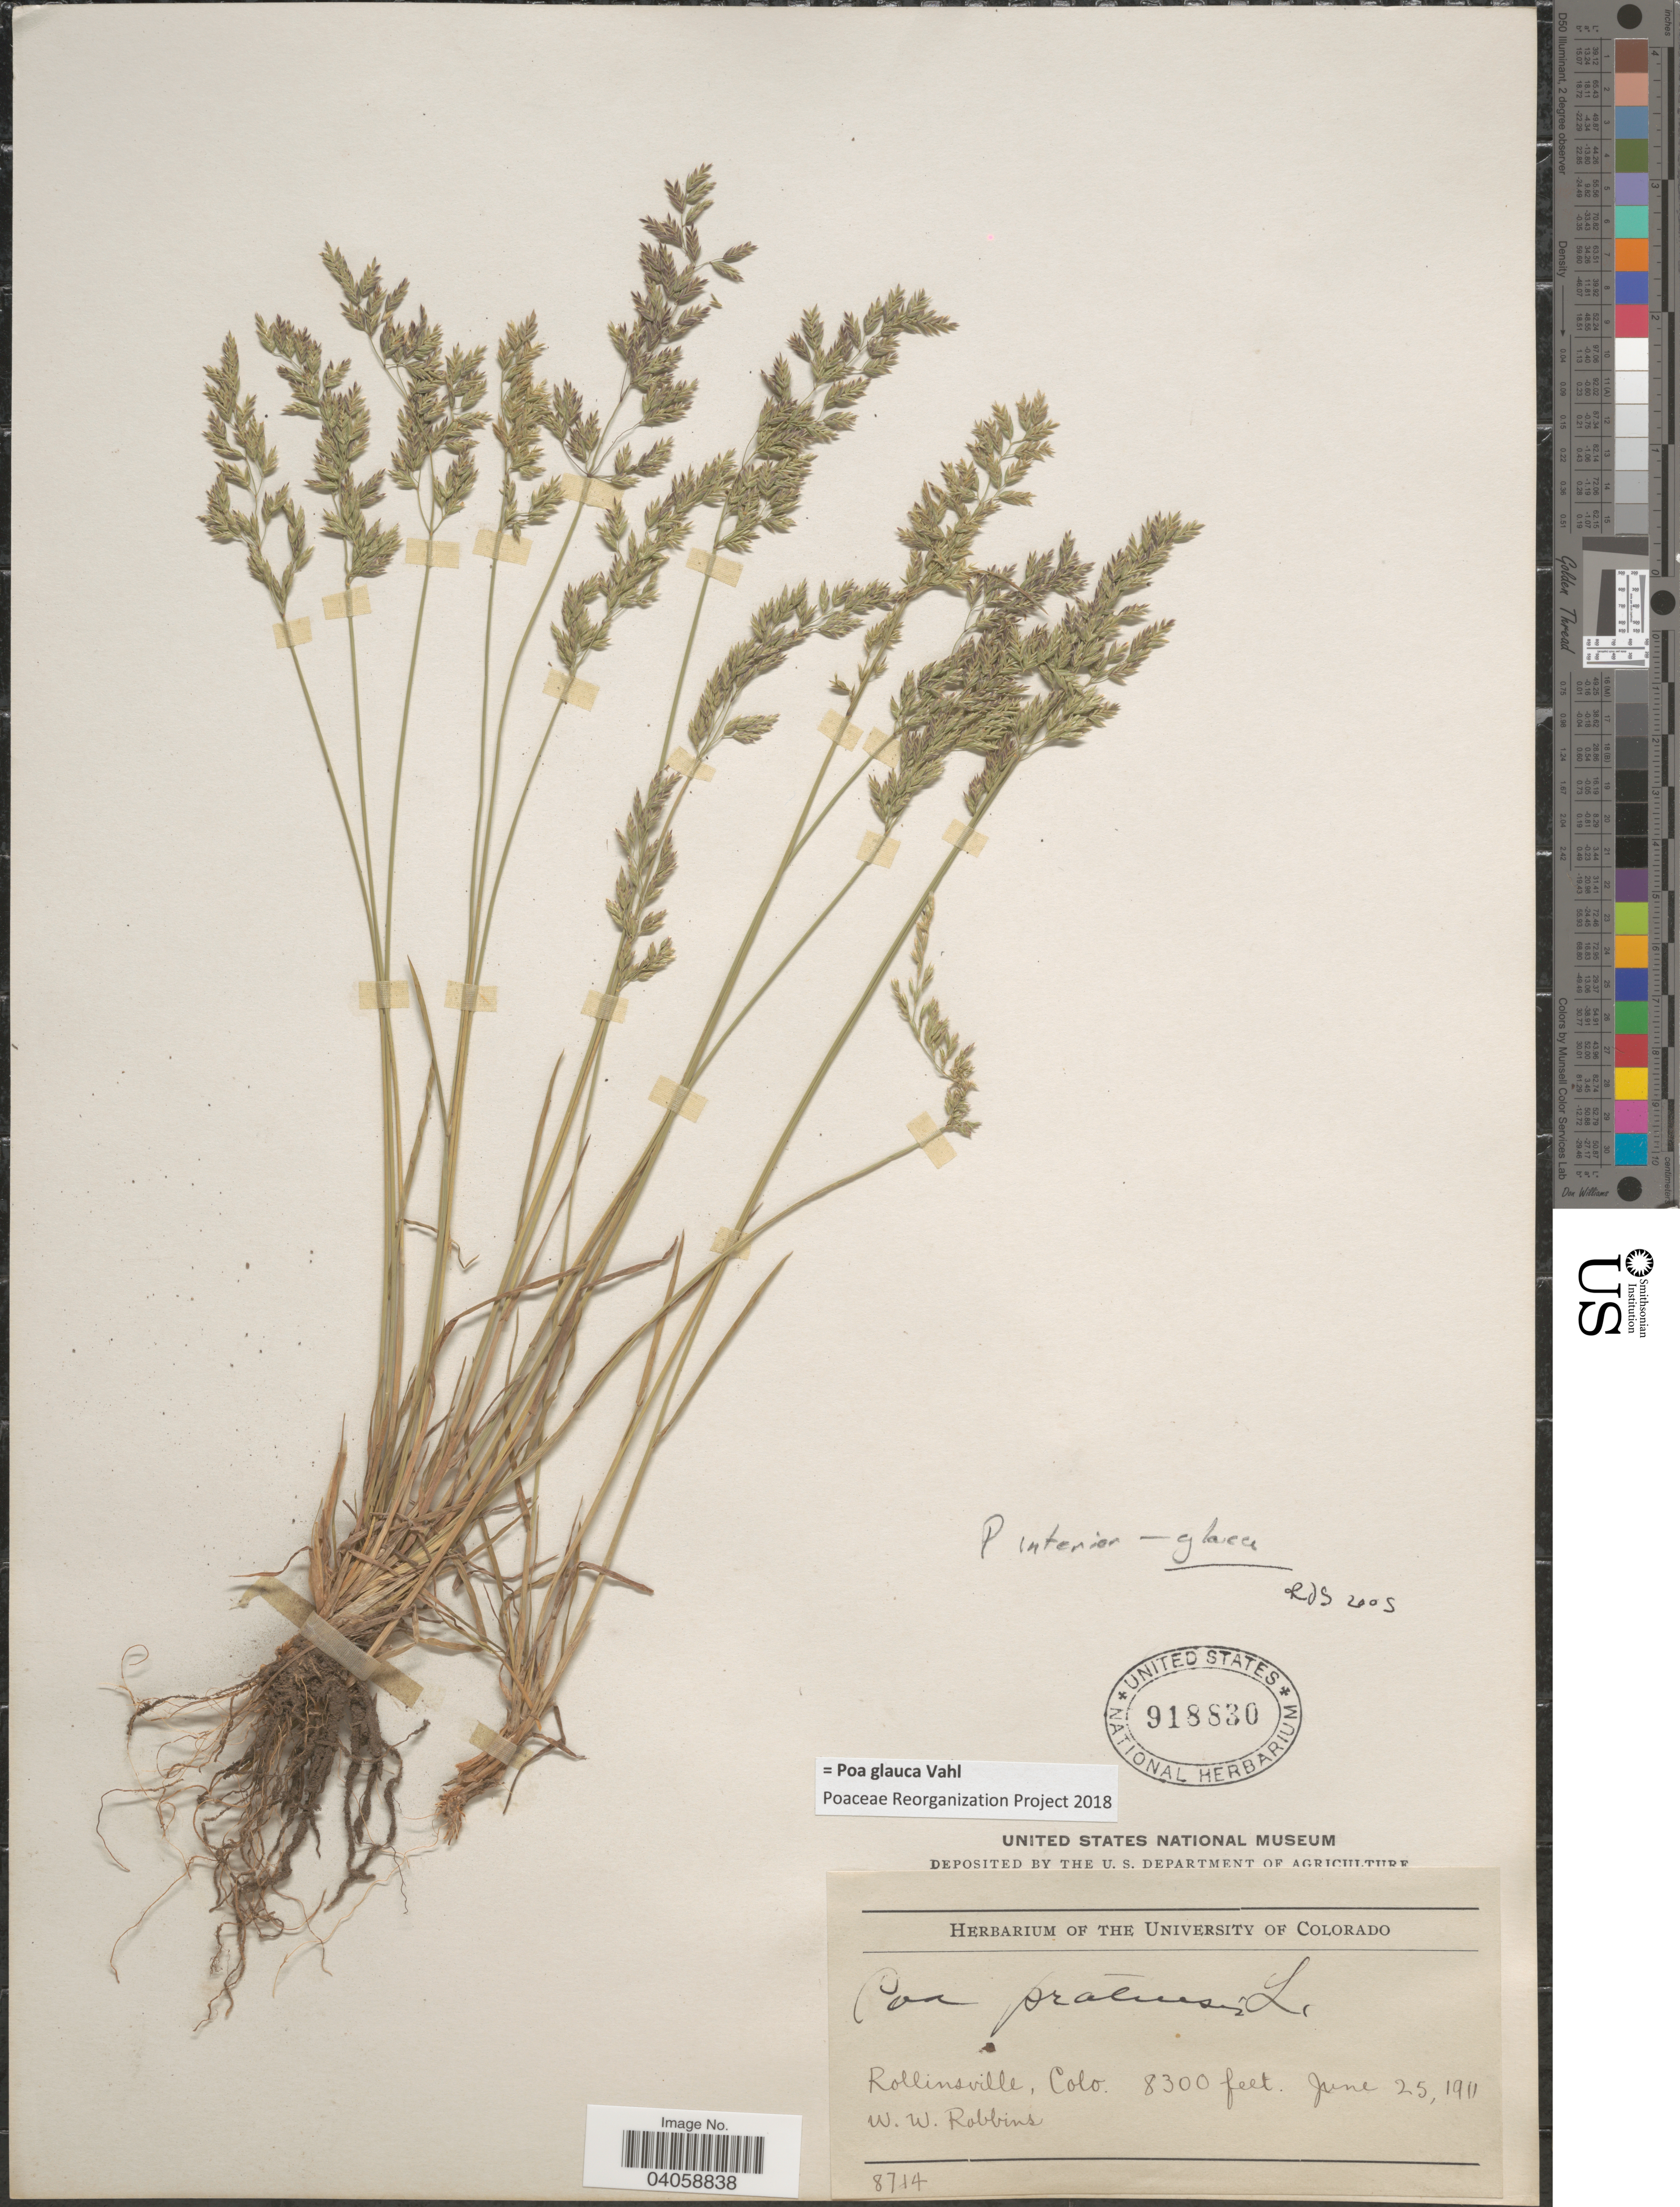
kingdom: Plantae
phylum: Tracheophyta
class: Liliopsida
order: Poales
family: Poaceae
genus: Poa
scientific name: Poa glauca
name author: Vahl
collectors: W. Robbins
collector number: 8714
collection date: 1911-06-25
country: United States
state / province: Colorado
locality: Rollinsville.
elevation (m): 2530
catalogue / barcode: US 918830